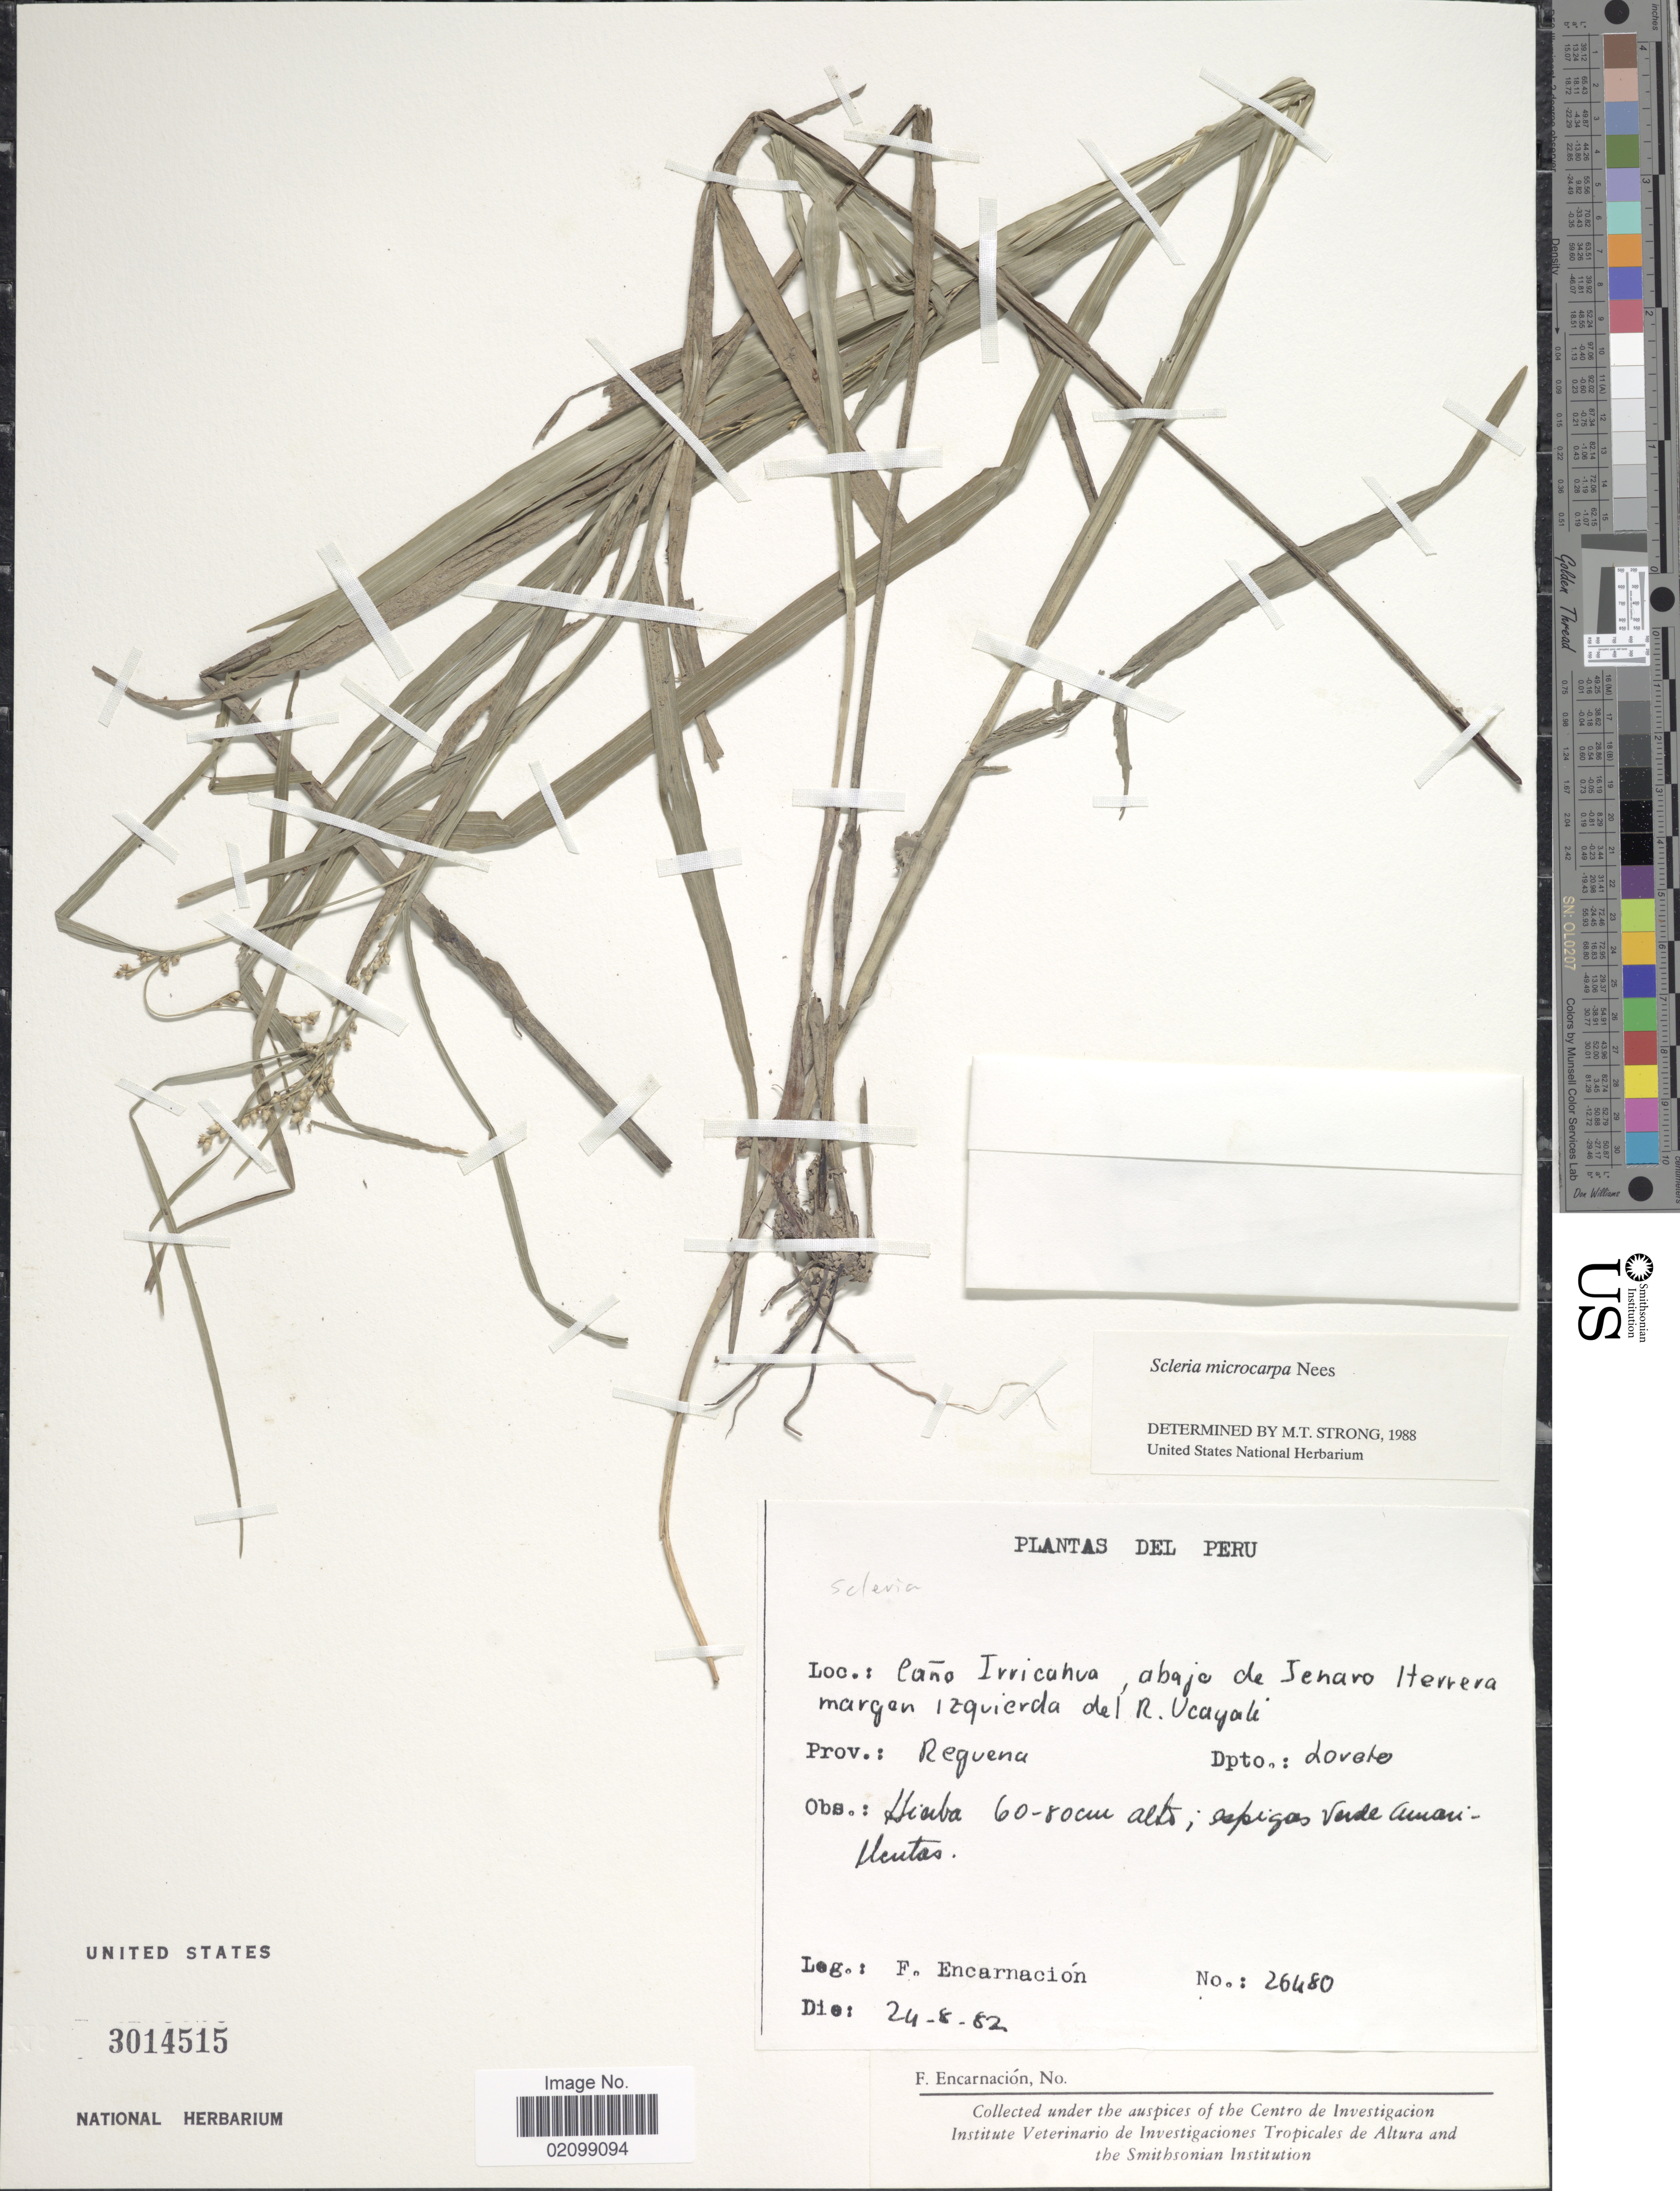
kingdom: Plantae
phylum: Tracheophyta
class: Liliopsida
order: Poales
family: Cyperaceae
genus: Scleria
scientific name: Scleria microcarpa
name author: Nees ex Kunth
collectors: F. Encarnación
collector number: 26480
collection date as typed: Transcribed d/m/y: 24/8/82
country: Peru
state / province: Loreto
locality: Cano Irricahua, Abajo de Jenaro Herrera margen izquierda del R. Ucayali.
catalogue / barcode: US 3014515